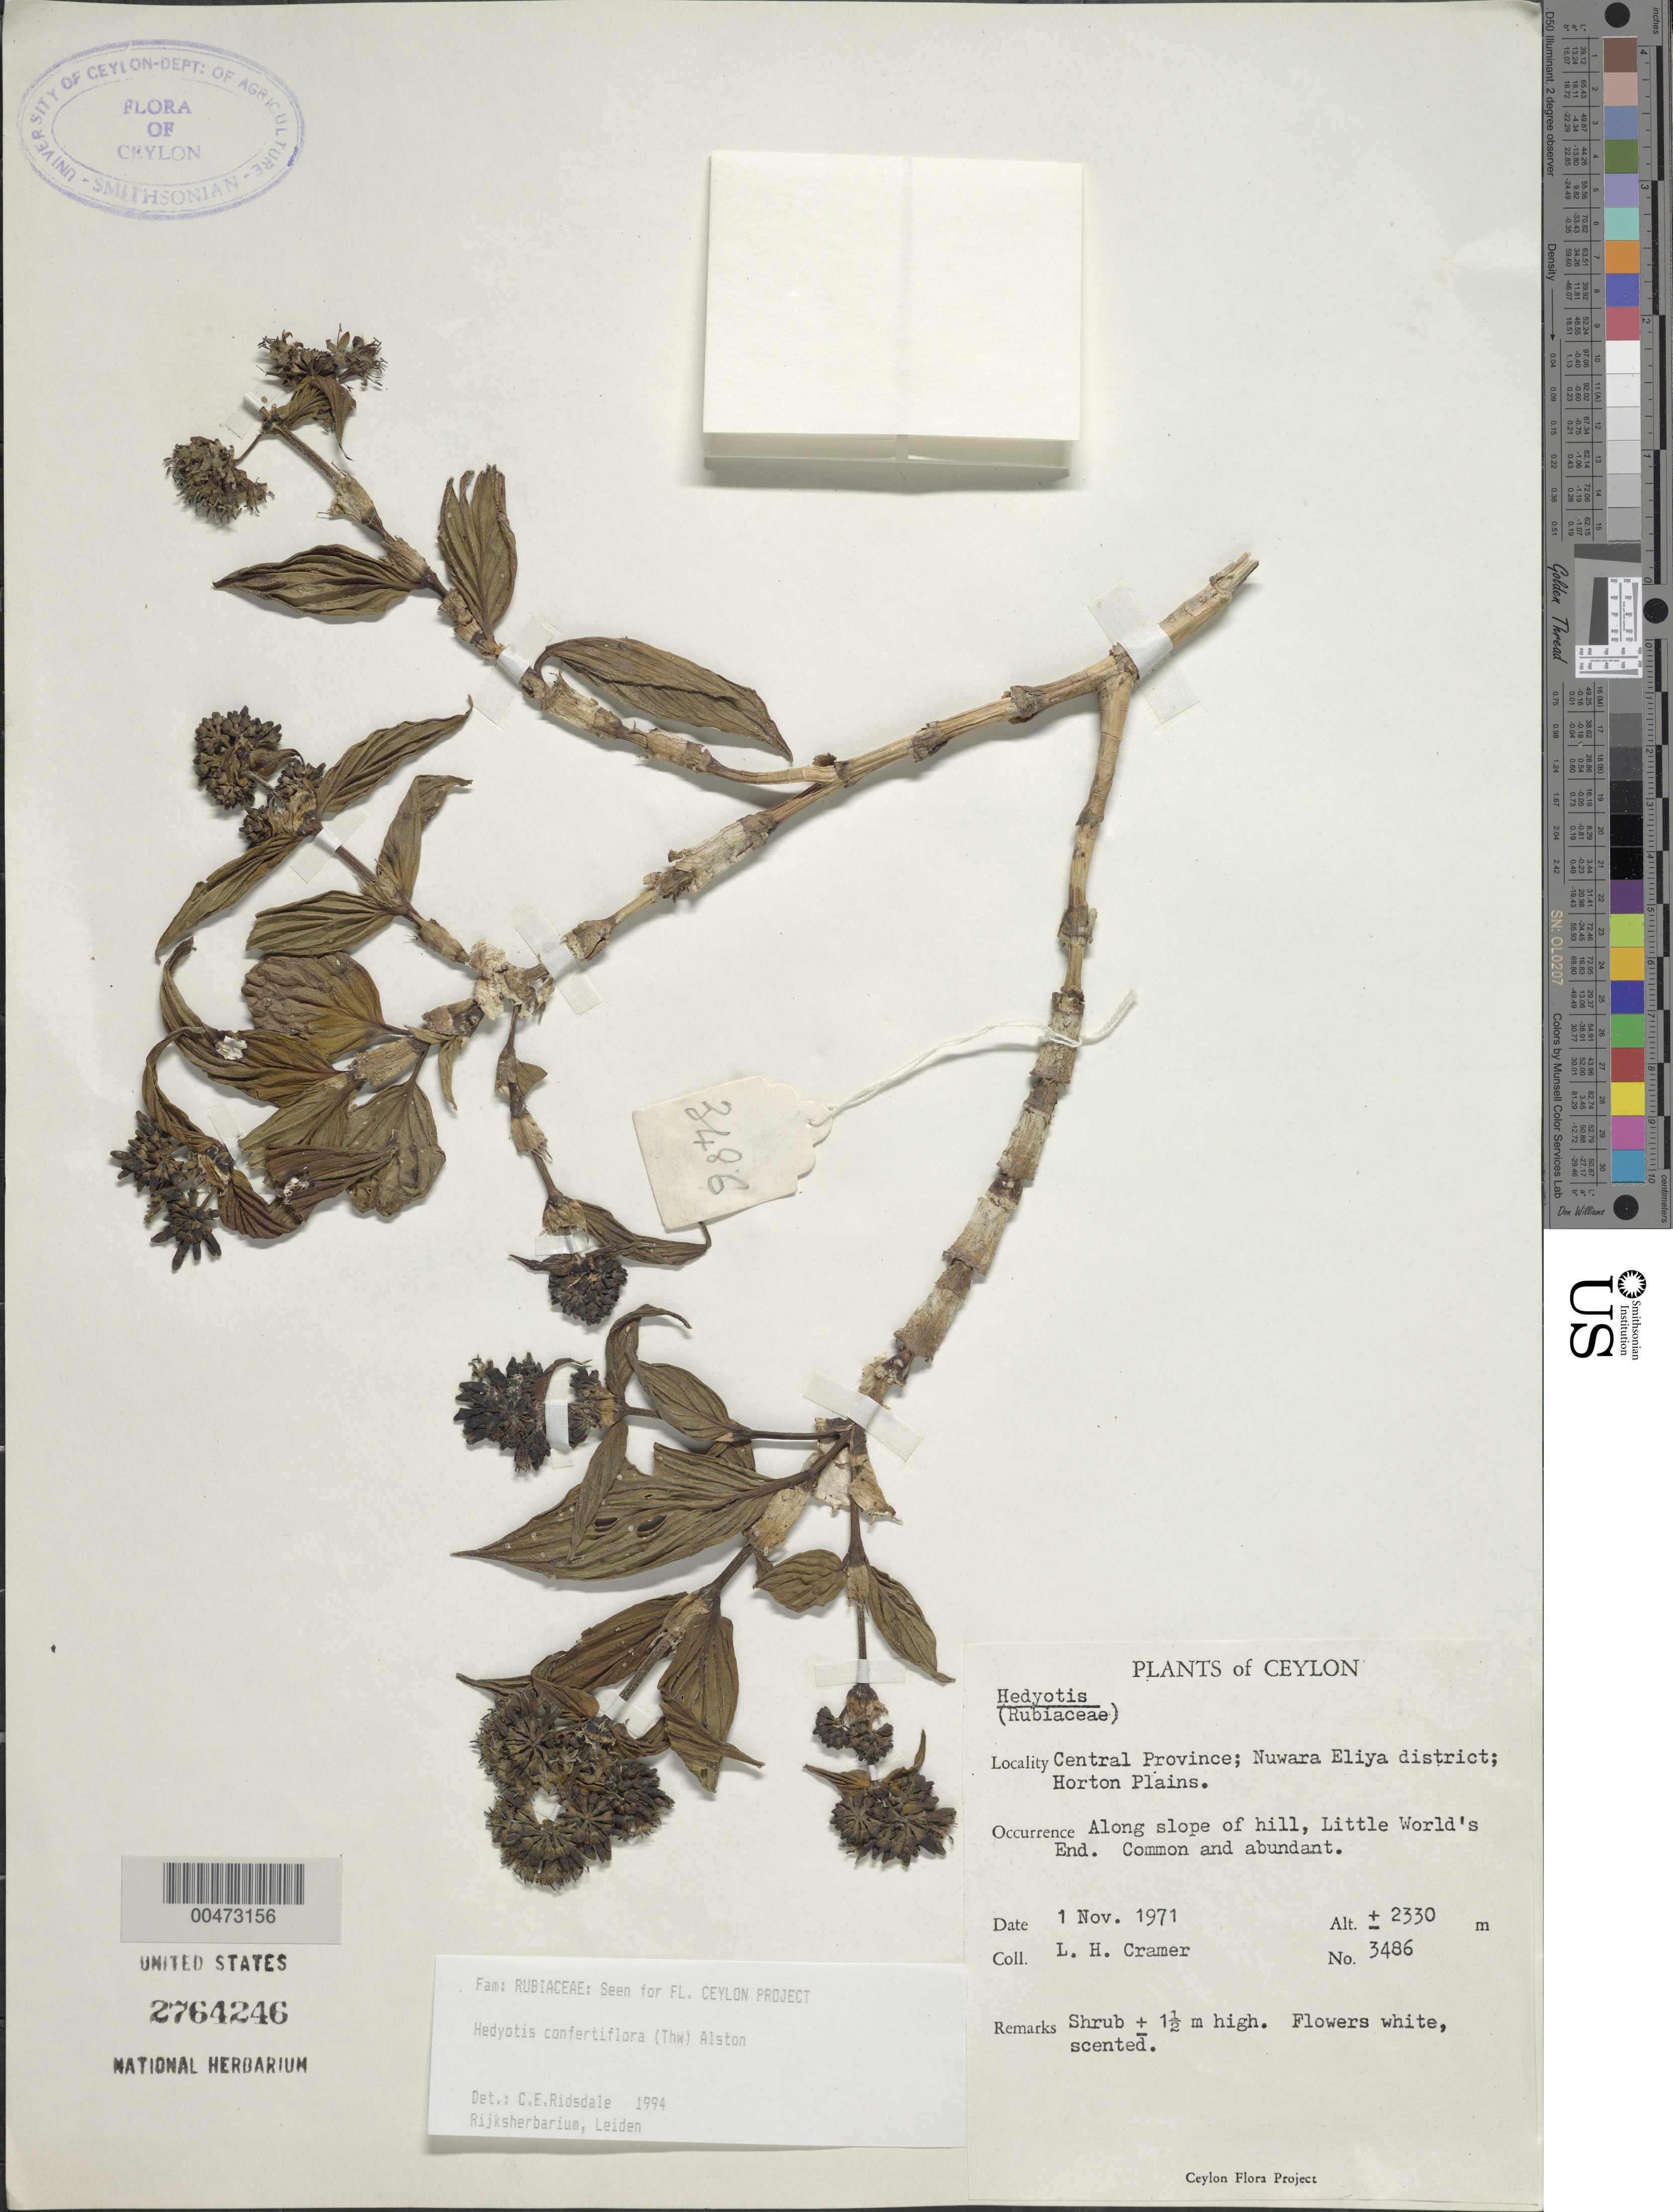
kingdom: Plantae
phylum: Tracheophyta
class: Magnoliopsida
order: Gentianales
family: Rubiaceae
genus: Hedyotis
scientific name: Hedyotis confertiflora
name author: (Thwaites) Alston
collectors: L. H. Cramer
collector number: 3486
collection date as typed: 01 Nov 1971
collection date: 1971-11-01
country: Sri Lanka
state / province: Central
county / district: Nuwara Eliya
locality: Horton Plains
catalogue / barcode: US 2764246